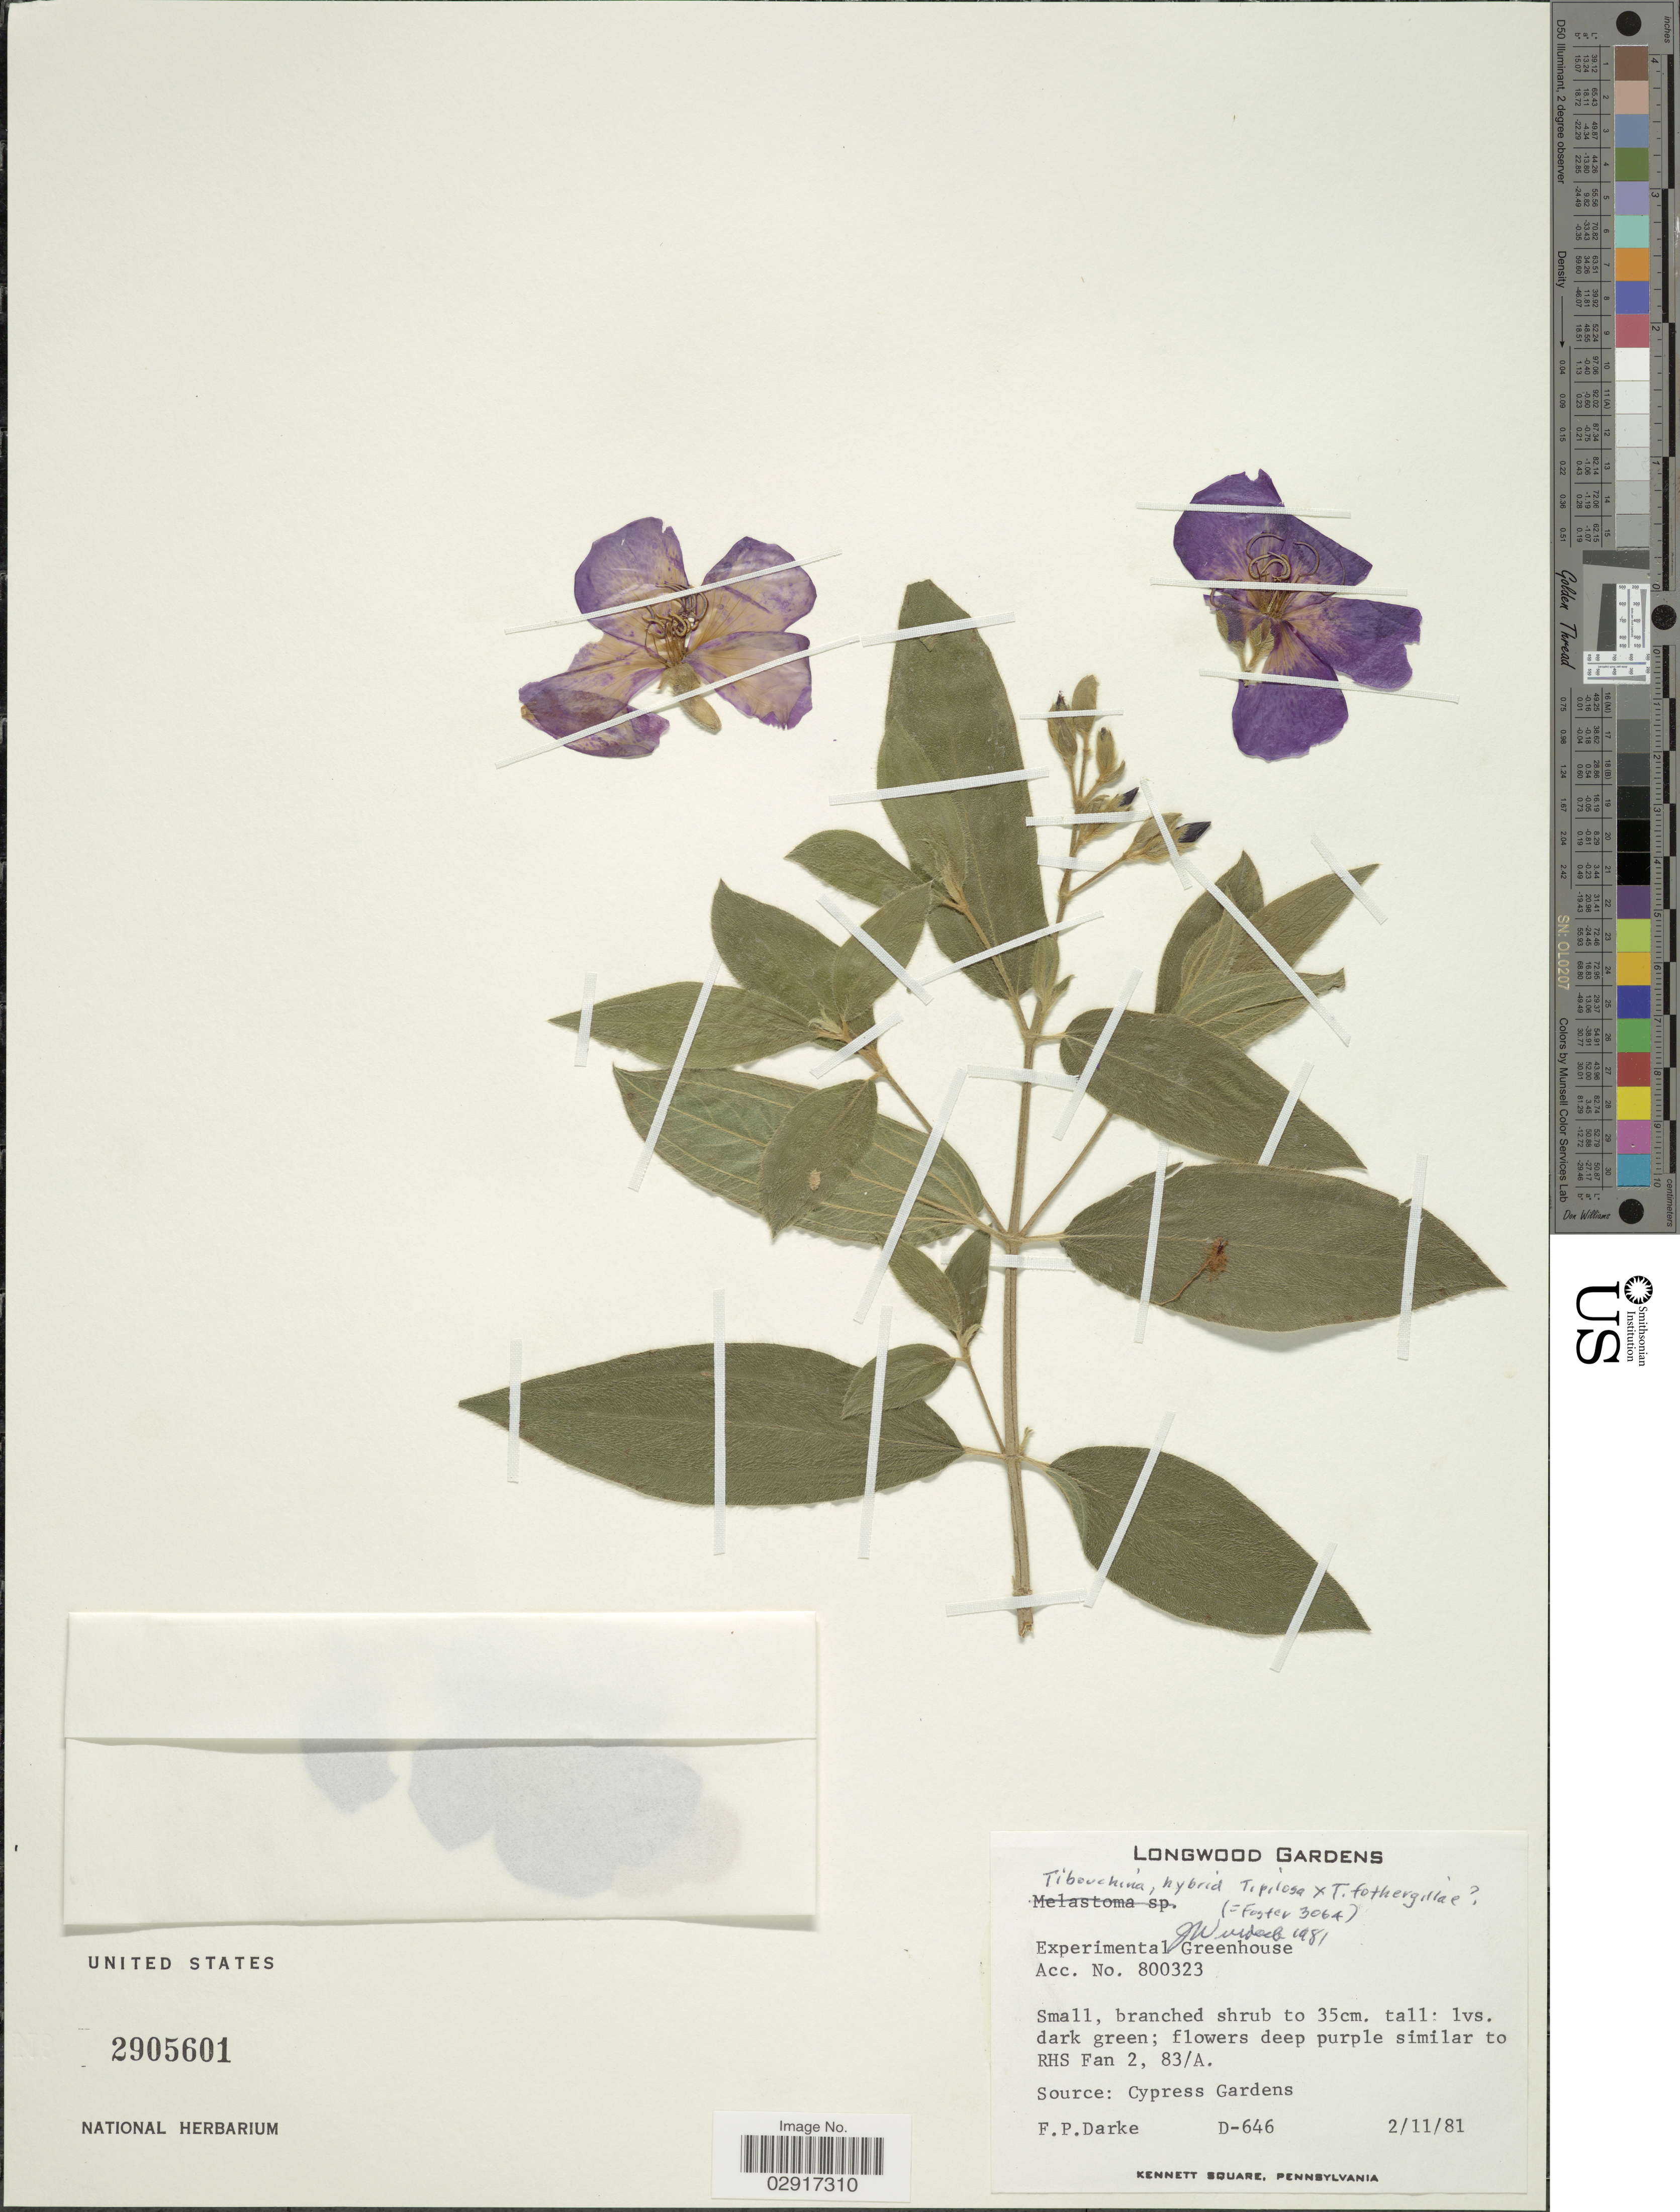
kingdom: Plantae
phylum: Tracheophyta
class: Magnoliopsida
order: Myrtales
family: Melastomataceae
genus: Pleroma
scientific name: Pleroma pilosum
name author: (Cogn.) P.J.F. Guim. & Michelang.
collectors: F. Darke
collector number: D-646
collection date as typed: Transcribed d/m/y: 2/11/81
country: United States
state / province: Pennsylvania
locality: Longwood Gardens. Experimental Greenhouse.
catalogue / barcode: US 2905601